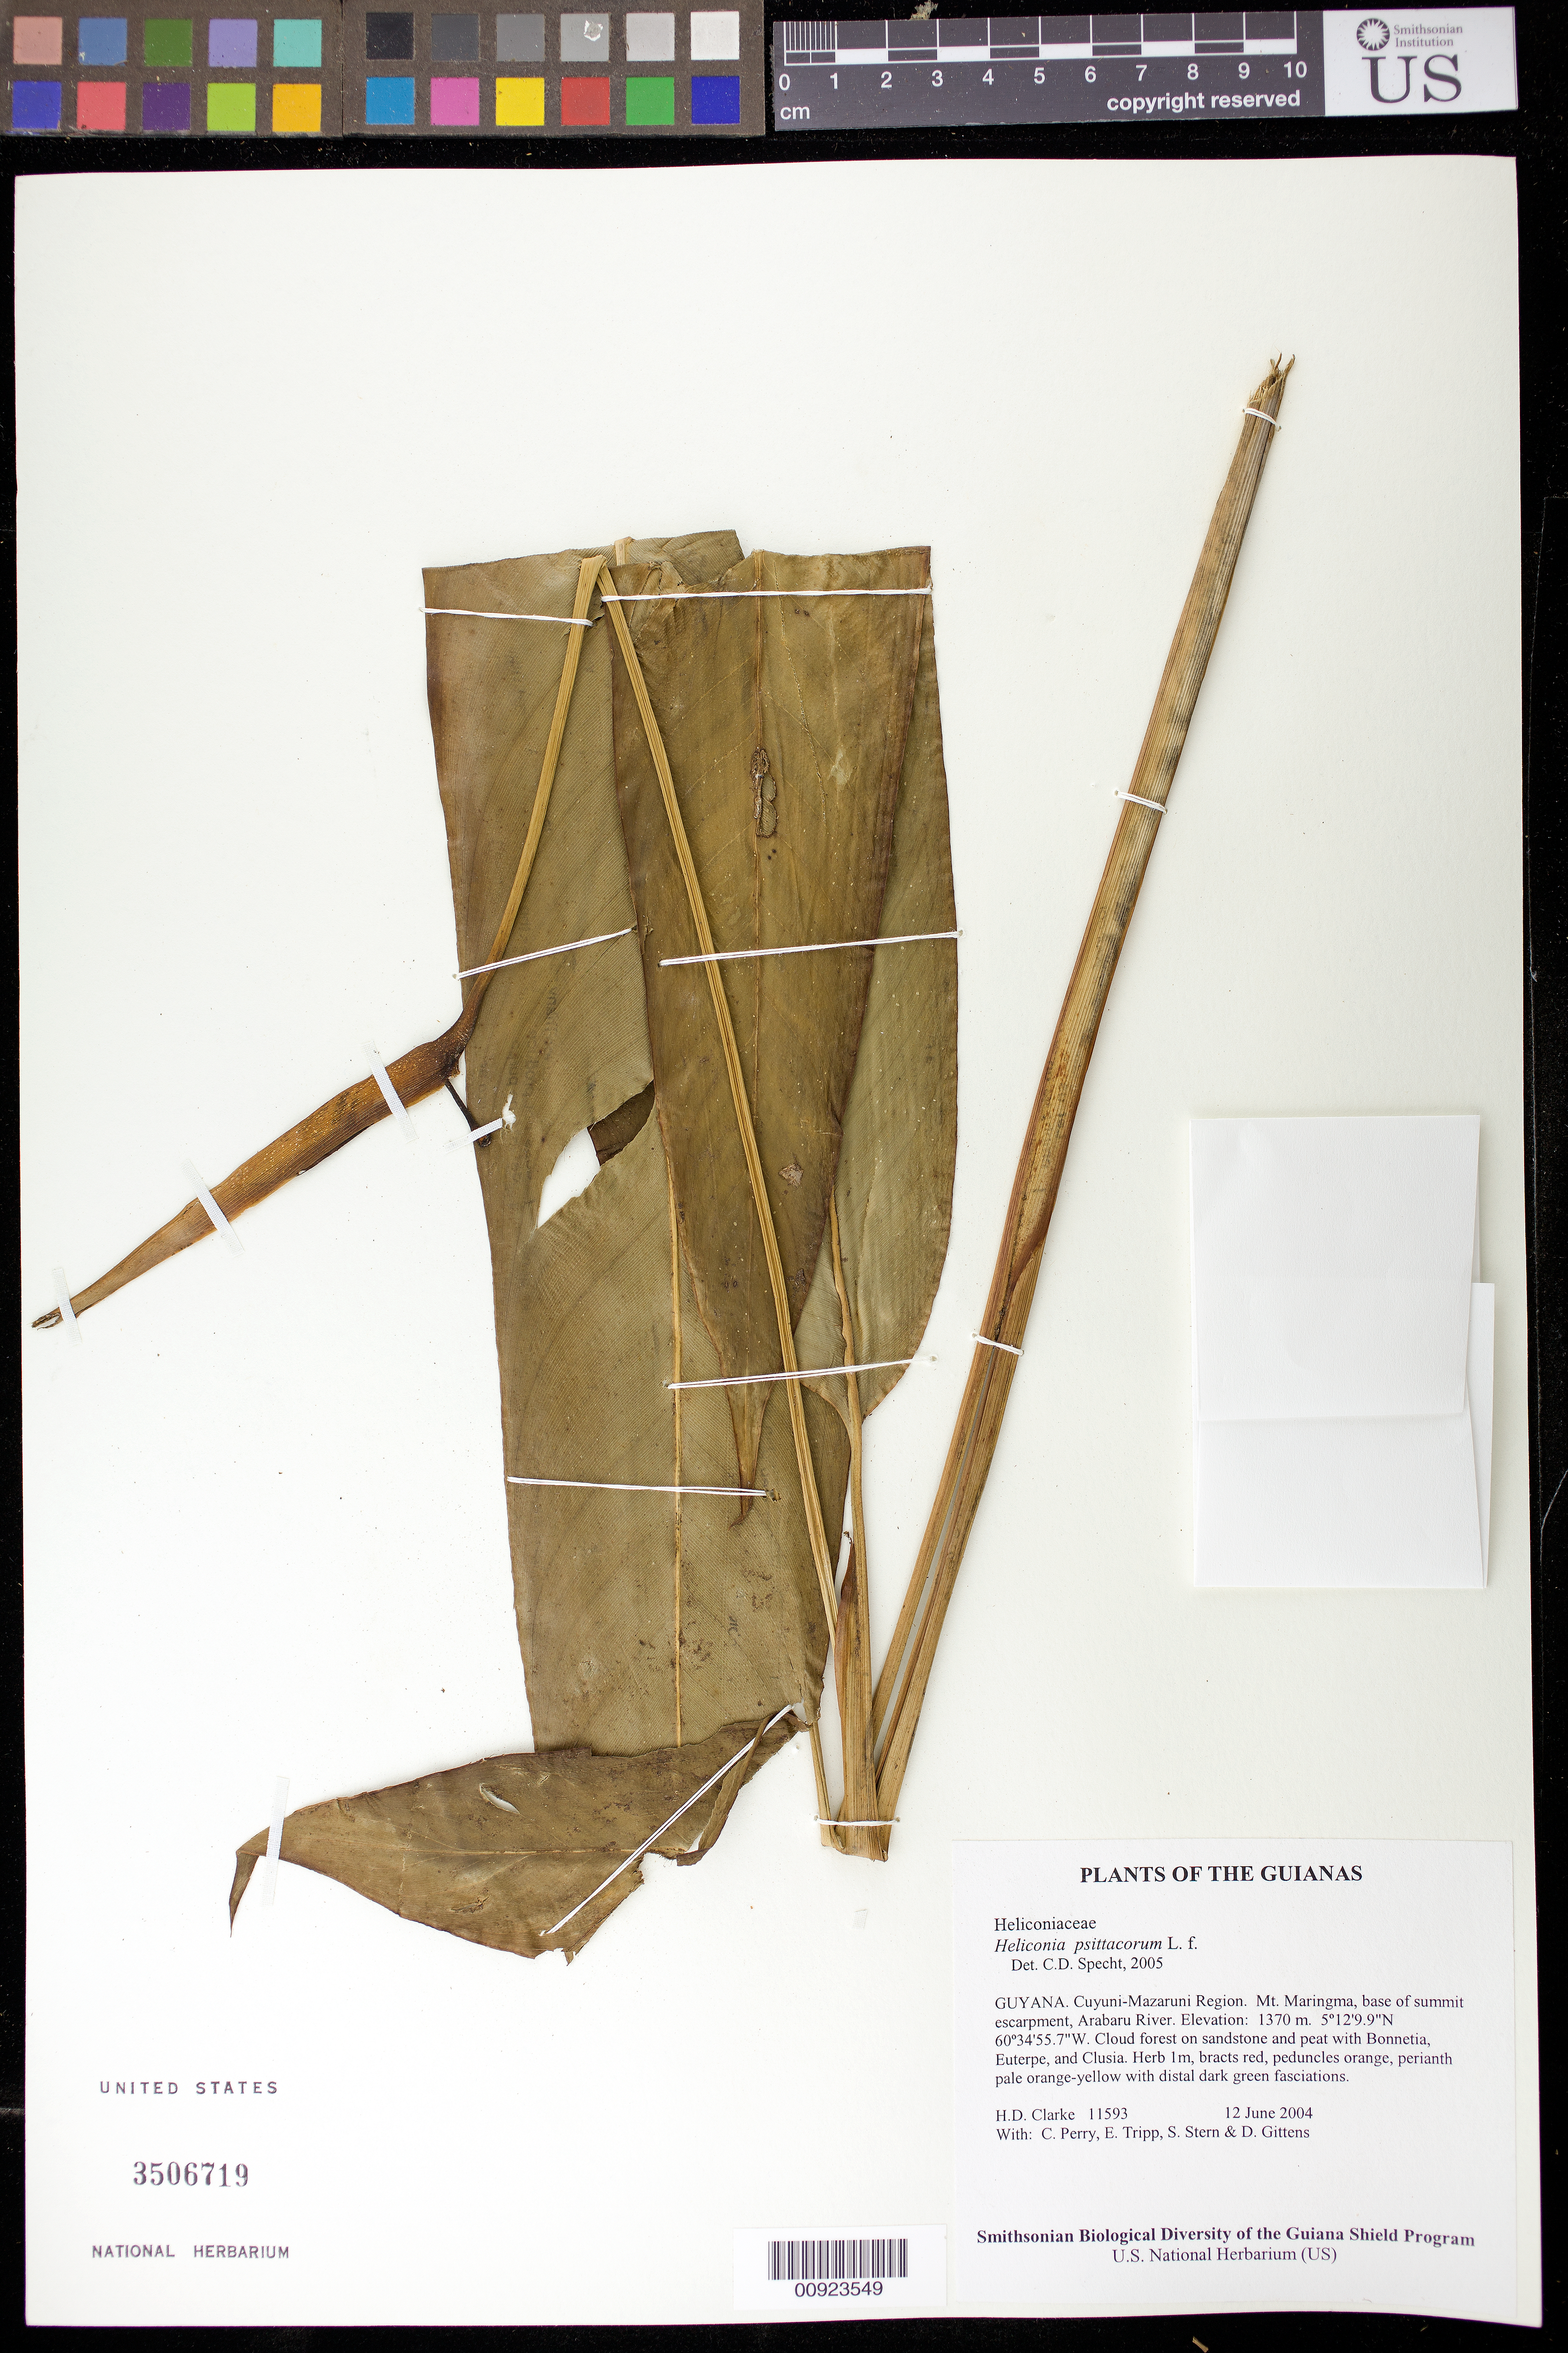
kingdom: Plantae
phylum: Tracheophyta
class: Liliopsida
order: Zingiberales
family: Heliconiaceae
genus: Heliconia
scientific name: Heliconia psittacorum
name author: L. f.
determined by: Specht, Chelsea D., University of California (UNITED STATES)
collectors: H. D. Clarke, C. Perry, E. Tripp, S. R. Stern & D. Gittens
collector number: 11593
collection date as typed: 12 June 2004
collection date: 2004-06-12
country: Guyana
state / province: Cuyuni-Mazaruni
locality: Mt. Maringma, base of summit escarpment, Arabaru River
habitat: Cloud forest on sandstone and peat with Bonnetia, Euterpe, and Clusia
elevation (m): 1370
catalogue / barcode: US 3506719